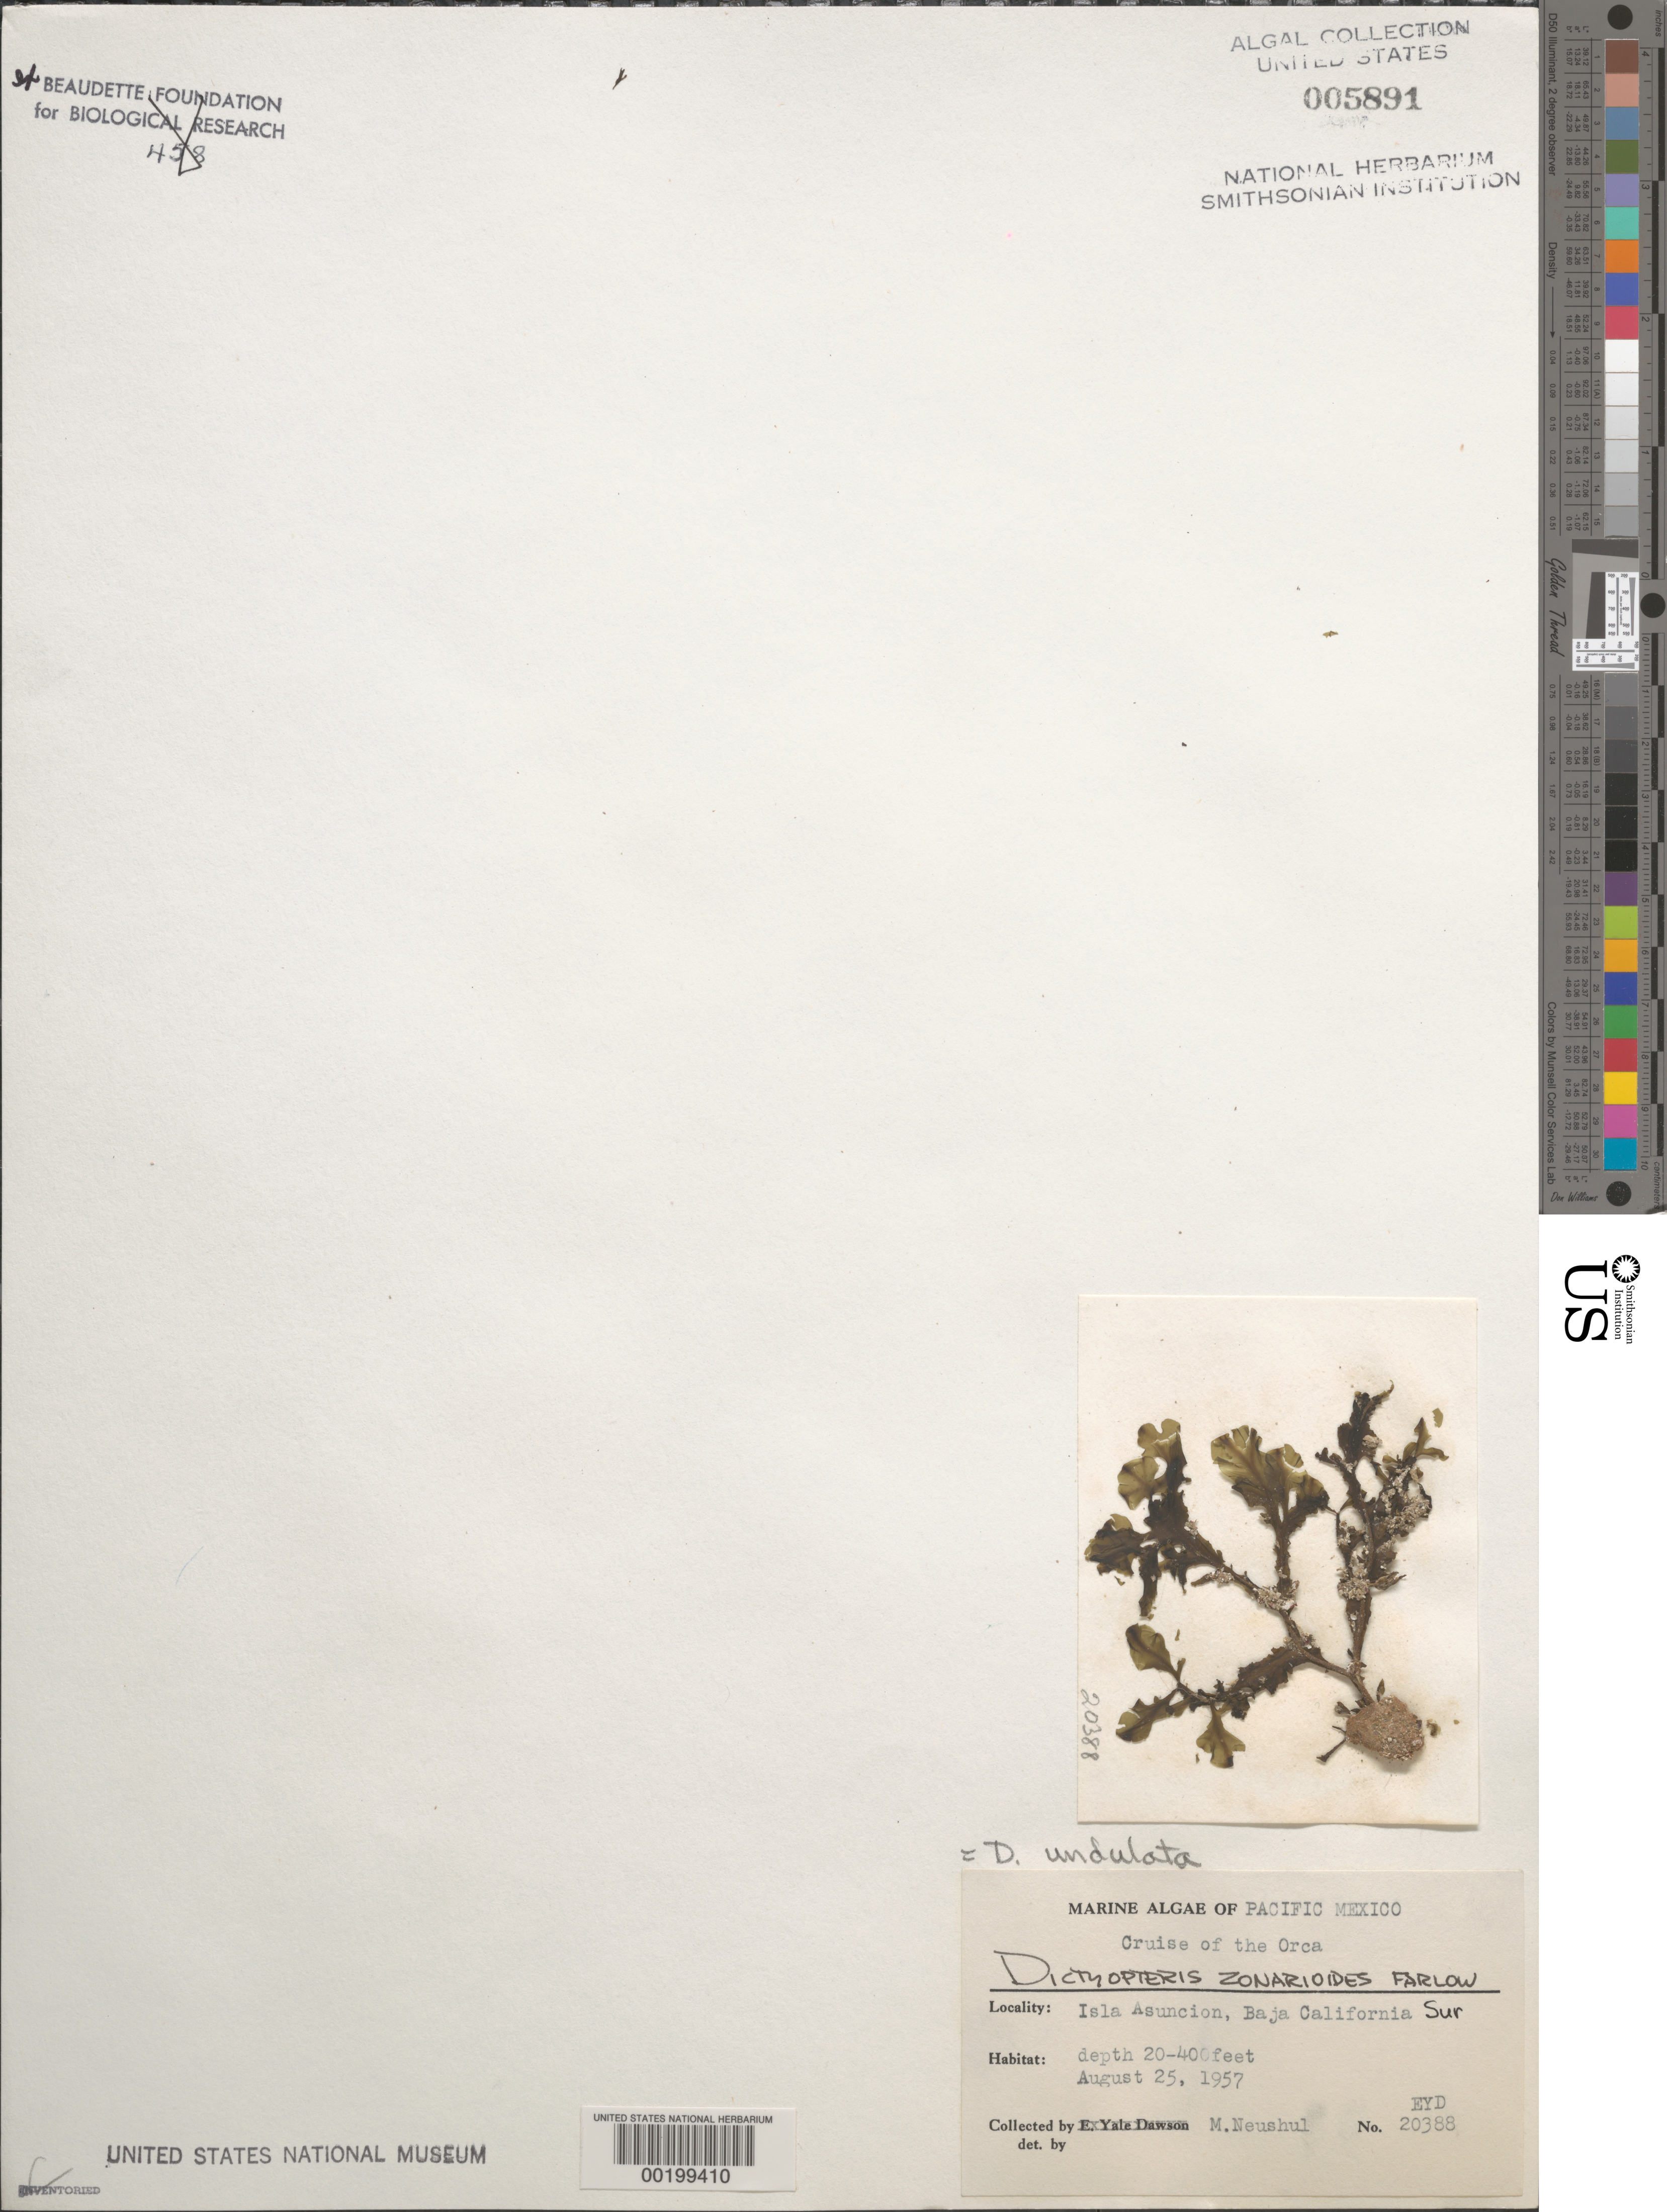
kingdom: Chromista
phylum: Ochrophyta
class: Phaeophyceae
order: Dictyotales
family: Dictyotaceae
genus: Dictyopteris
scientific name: Dictyopteris undulata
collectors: M. Neushul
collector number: EYD 20388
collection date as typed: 25 Aug 1957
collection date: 1957-08-25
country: Mexico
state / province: Baja California Sur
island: Isla Asuncion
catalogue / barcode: US 5891